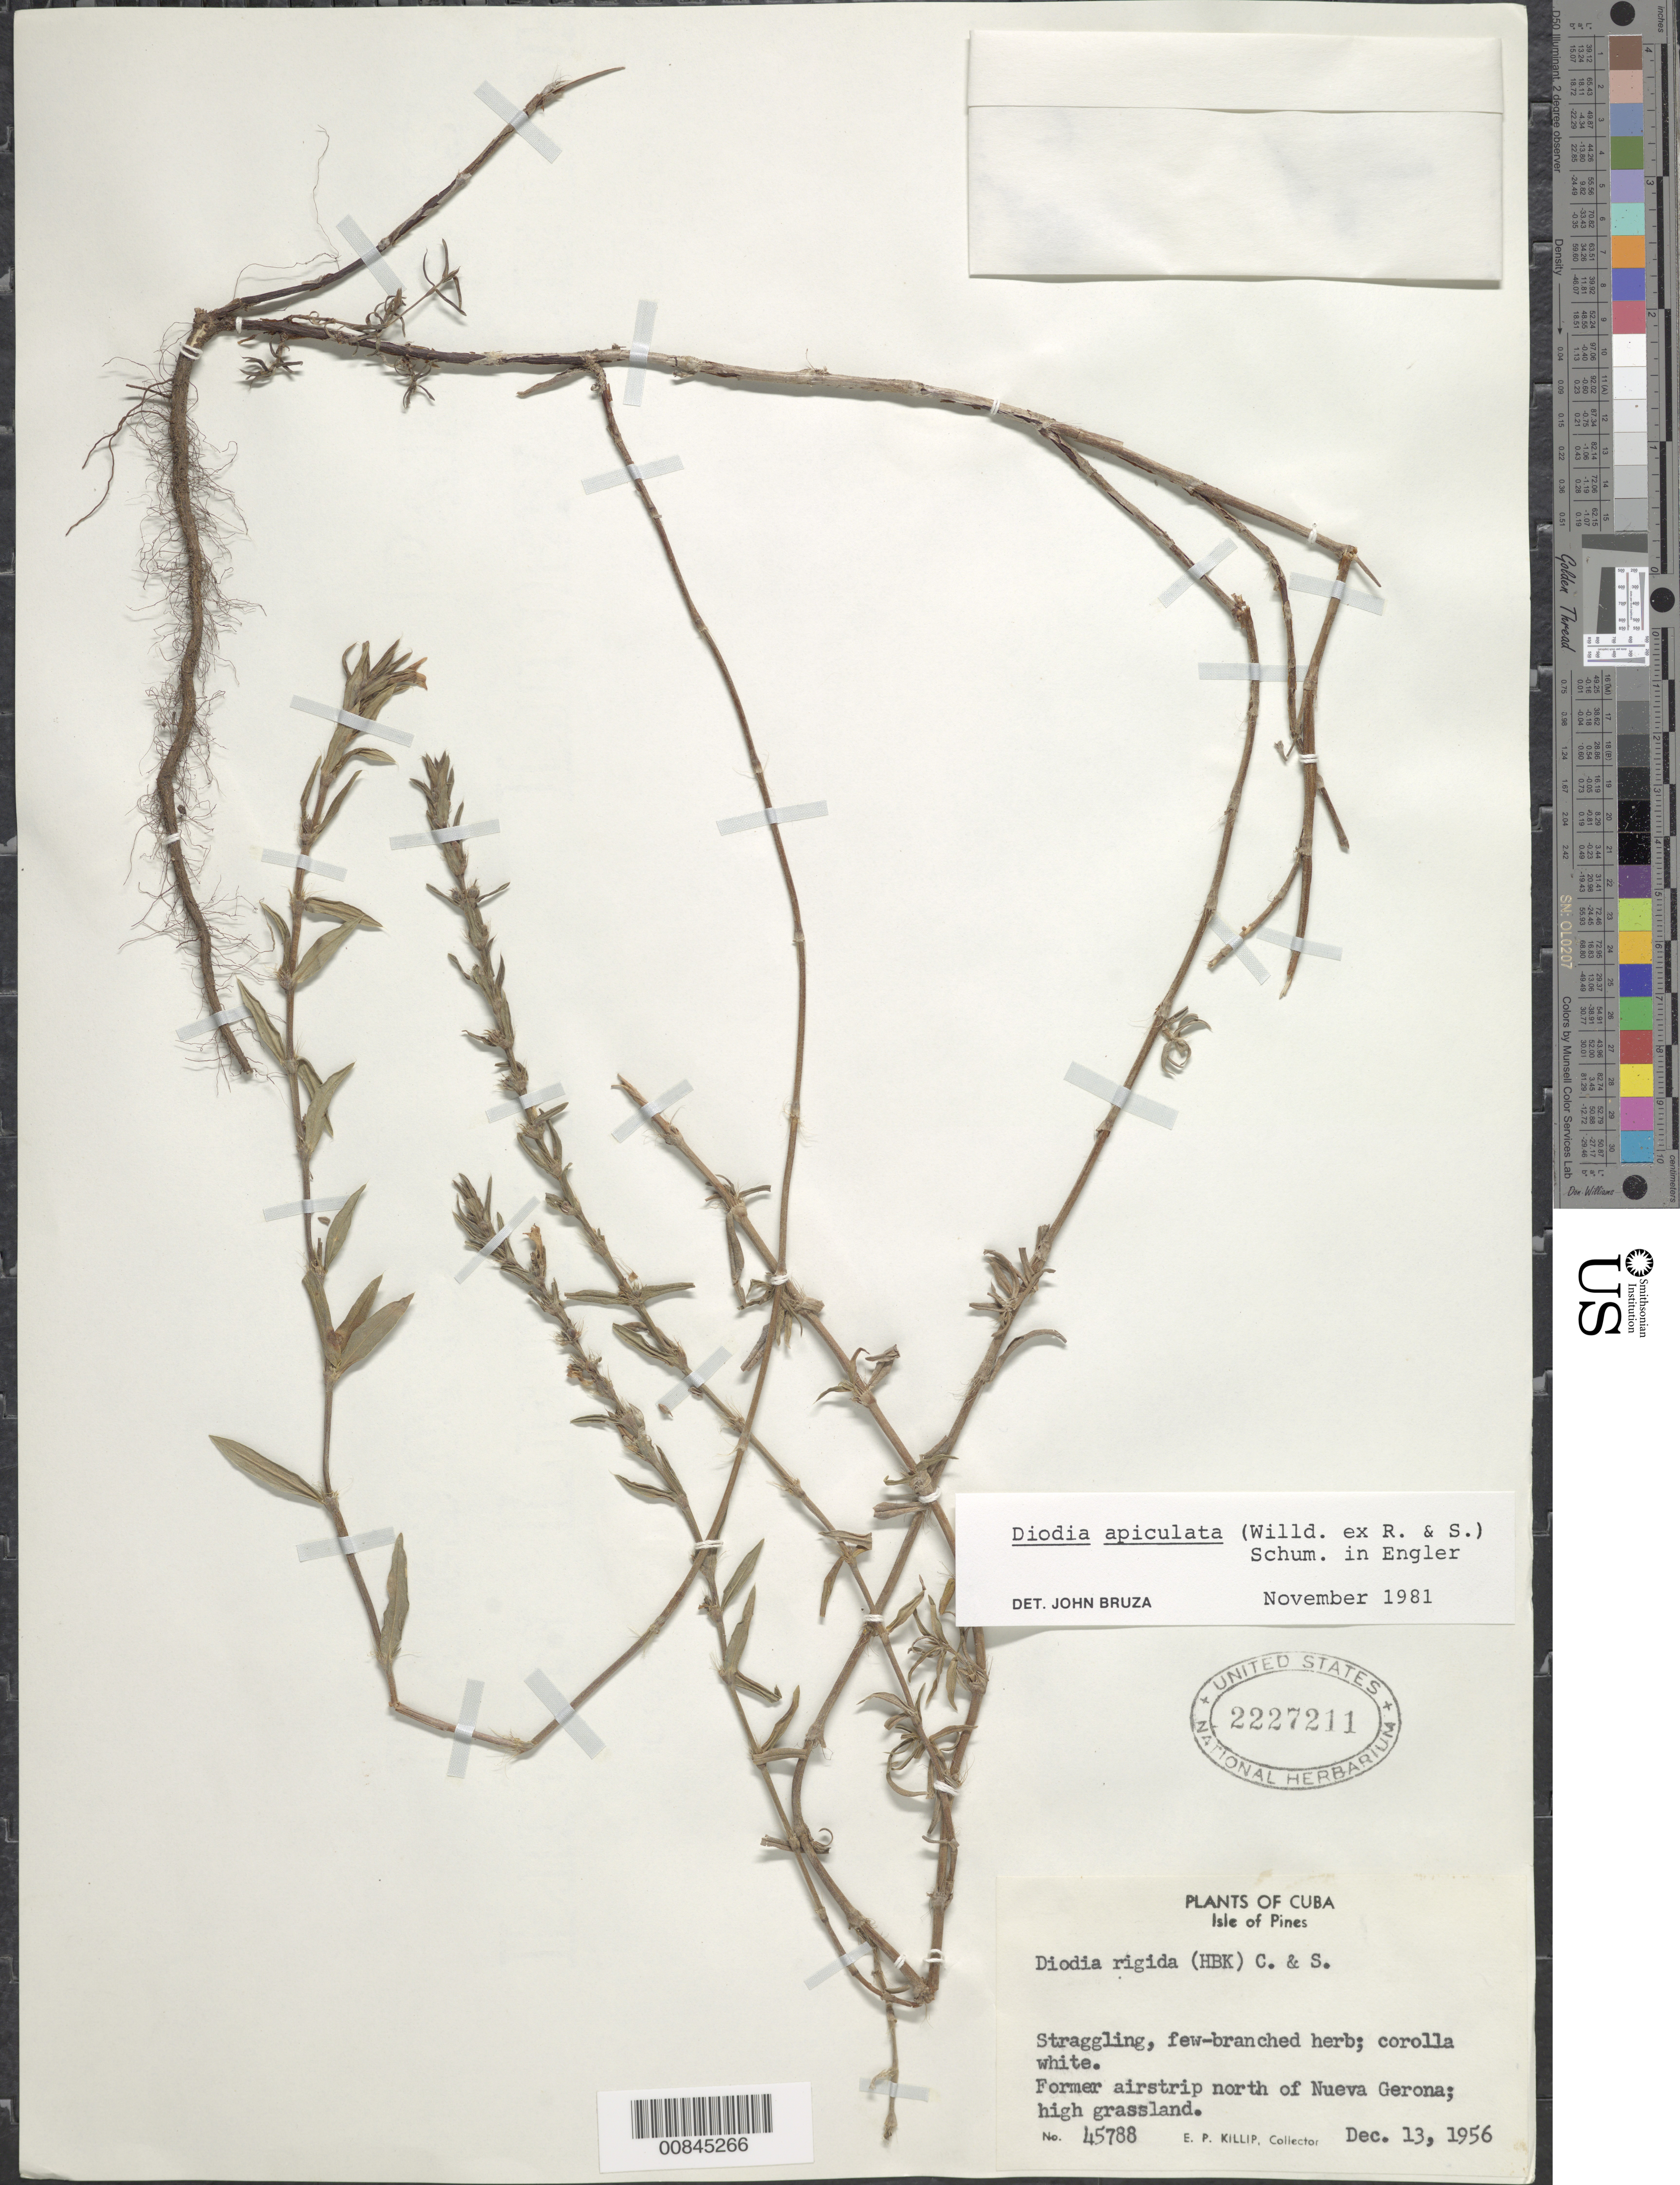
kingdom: Plantae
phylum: Tracheophyta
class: Magnoliopsida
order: Gentianales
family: Rubiaceae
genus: Diodella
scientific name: Diodella apiculata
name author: (Willd. ex Roem. & Schult.) Bacigalupo & E.L. Cabral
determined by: Bruza, J.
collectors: E. P. Killip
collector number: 45788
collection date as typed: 13 Dec 1956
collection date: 1956-12-13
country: Cuba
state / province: Isla de La Juventud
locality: Former airstrip north of Nueva Gerona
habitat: High grassland in former airstrip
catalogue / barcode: US 2227211